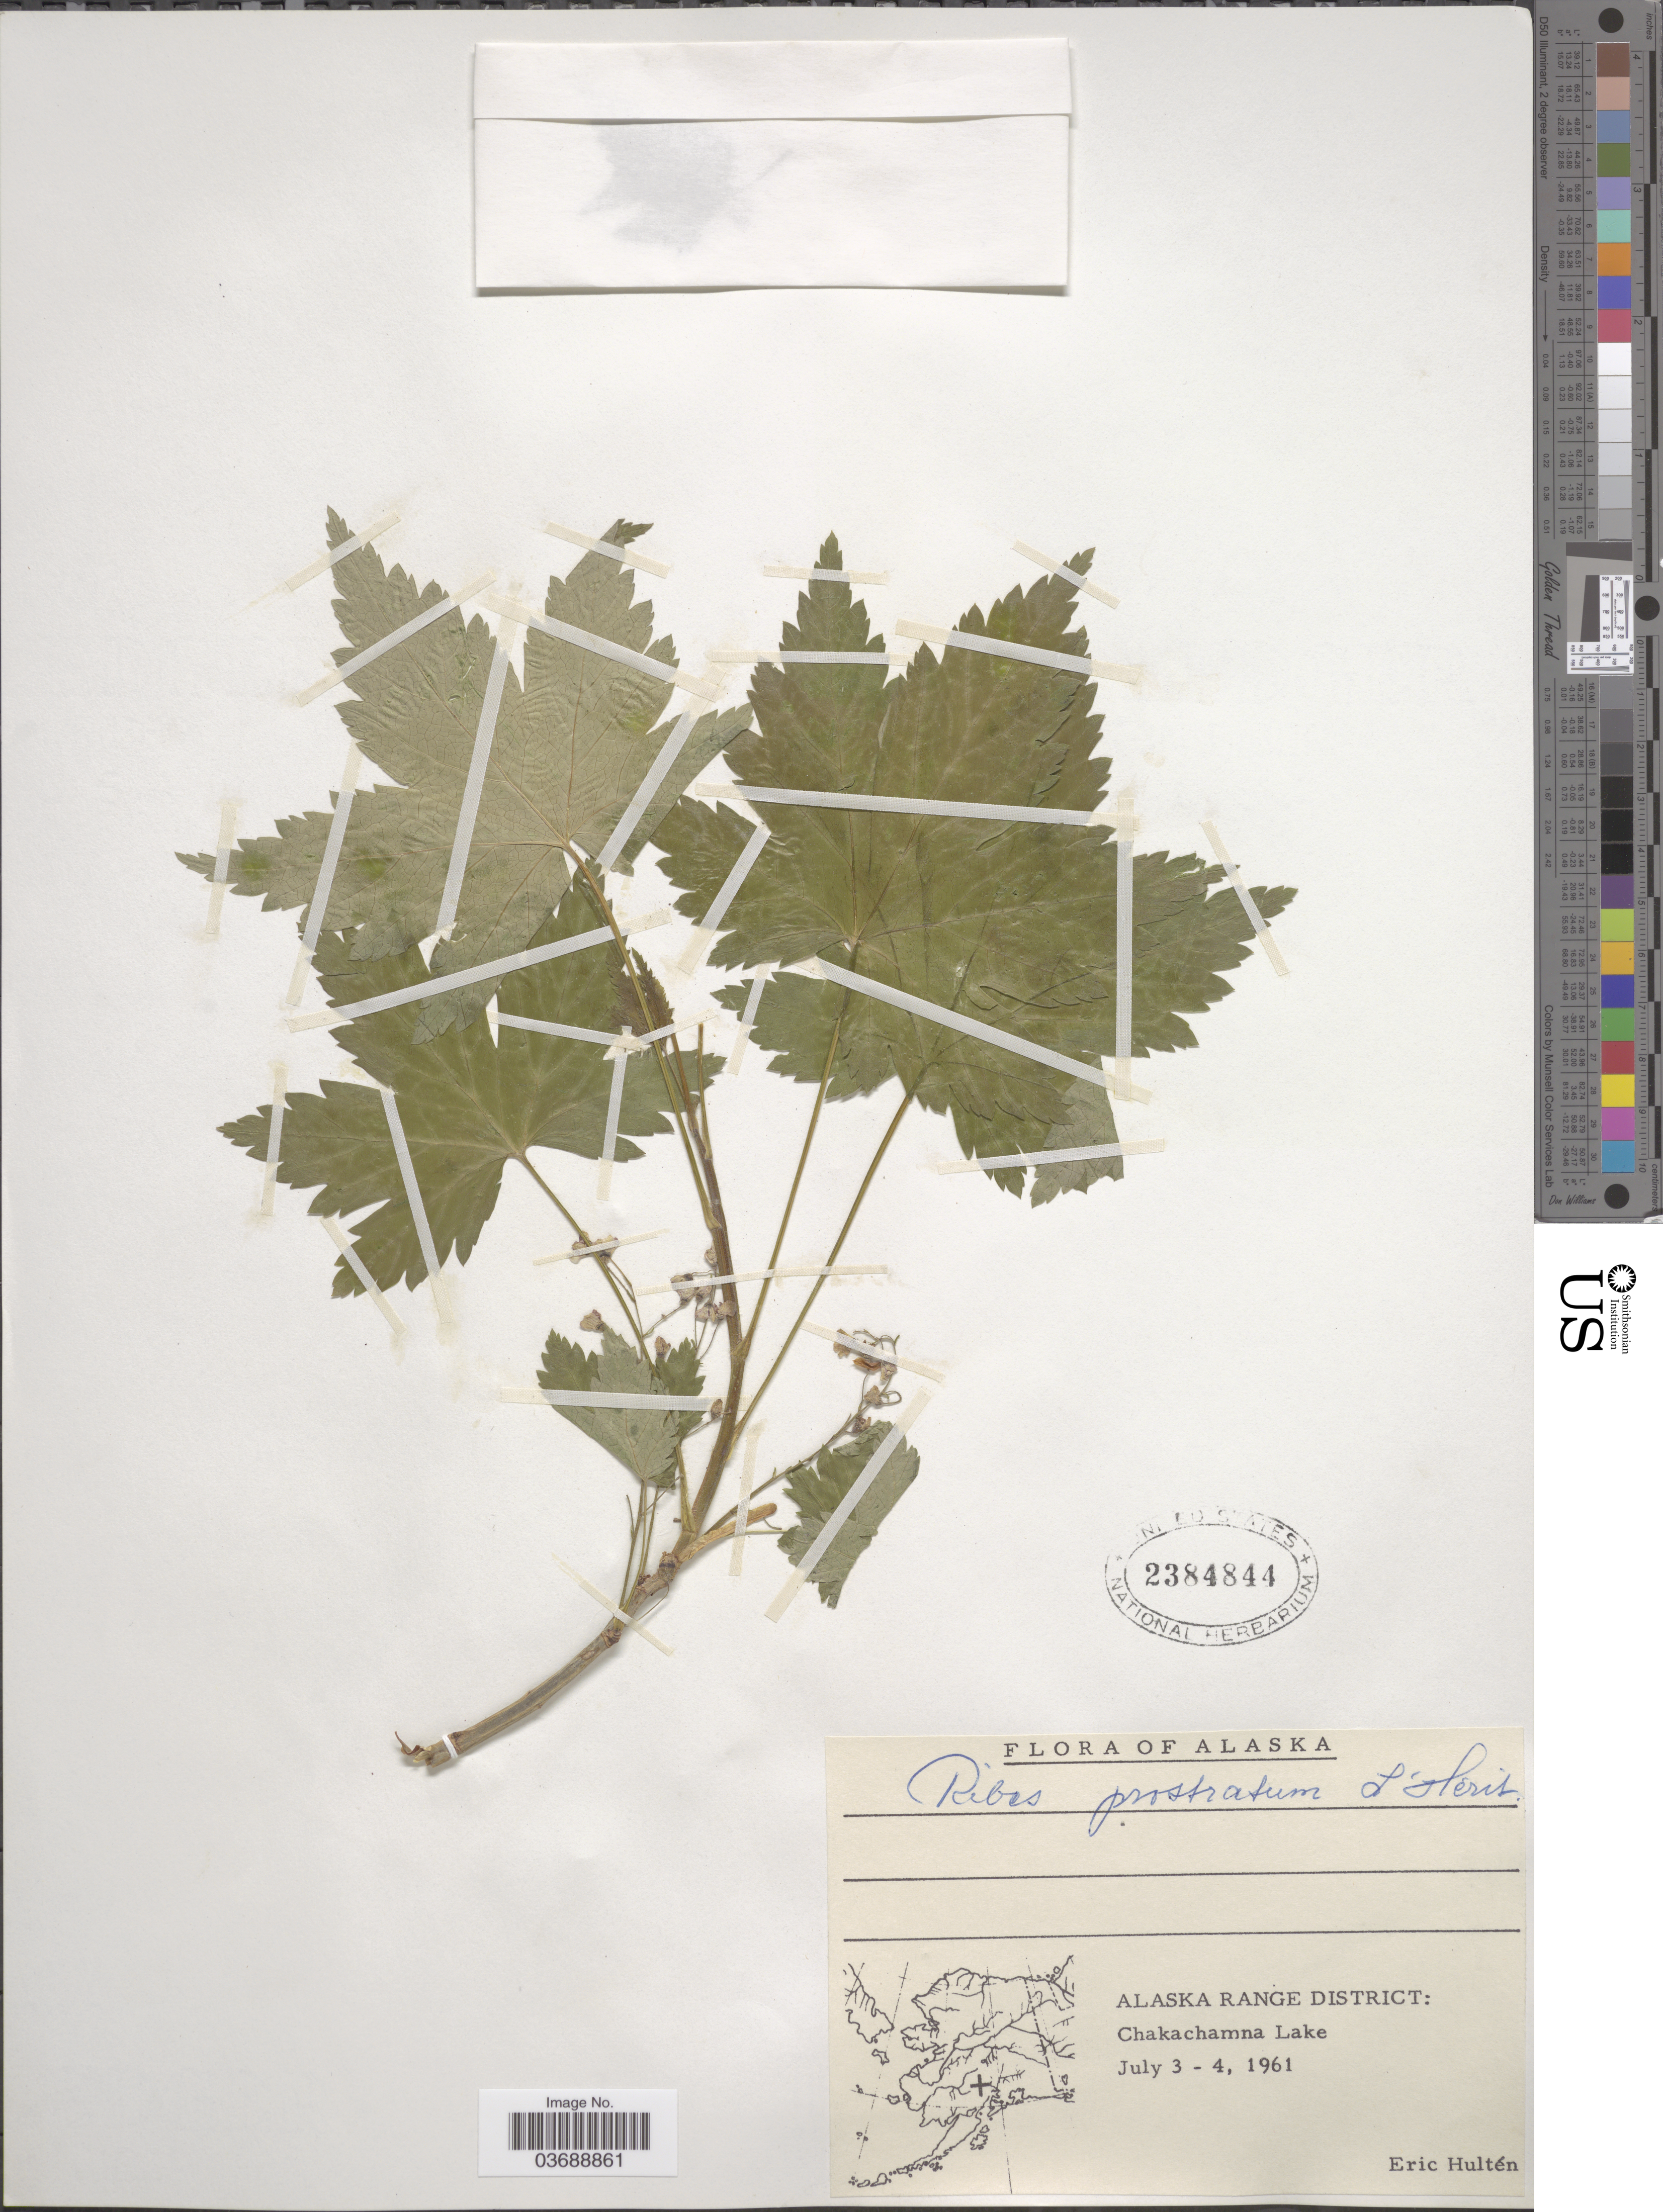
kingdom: Plantae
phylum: Tracheophyta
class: Magnoliopsida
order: Saxifragales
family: Grossulariaceae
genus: Ribes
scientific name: Ribes prostratum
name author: L'Hér.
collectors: E. G. Hultén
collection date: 1961-07-03/1961-07-04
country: United States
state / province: Alaska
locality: Alaska Range District: Chakachamna Lake.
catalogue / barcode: US 2384844